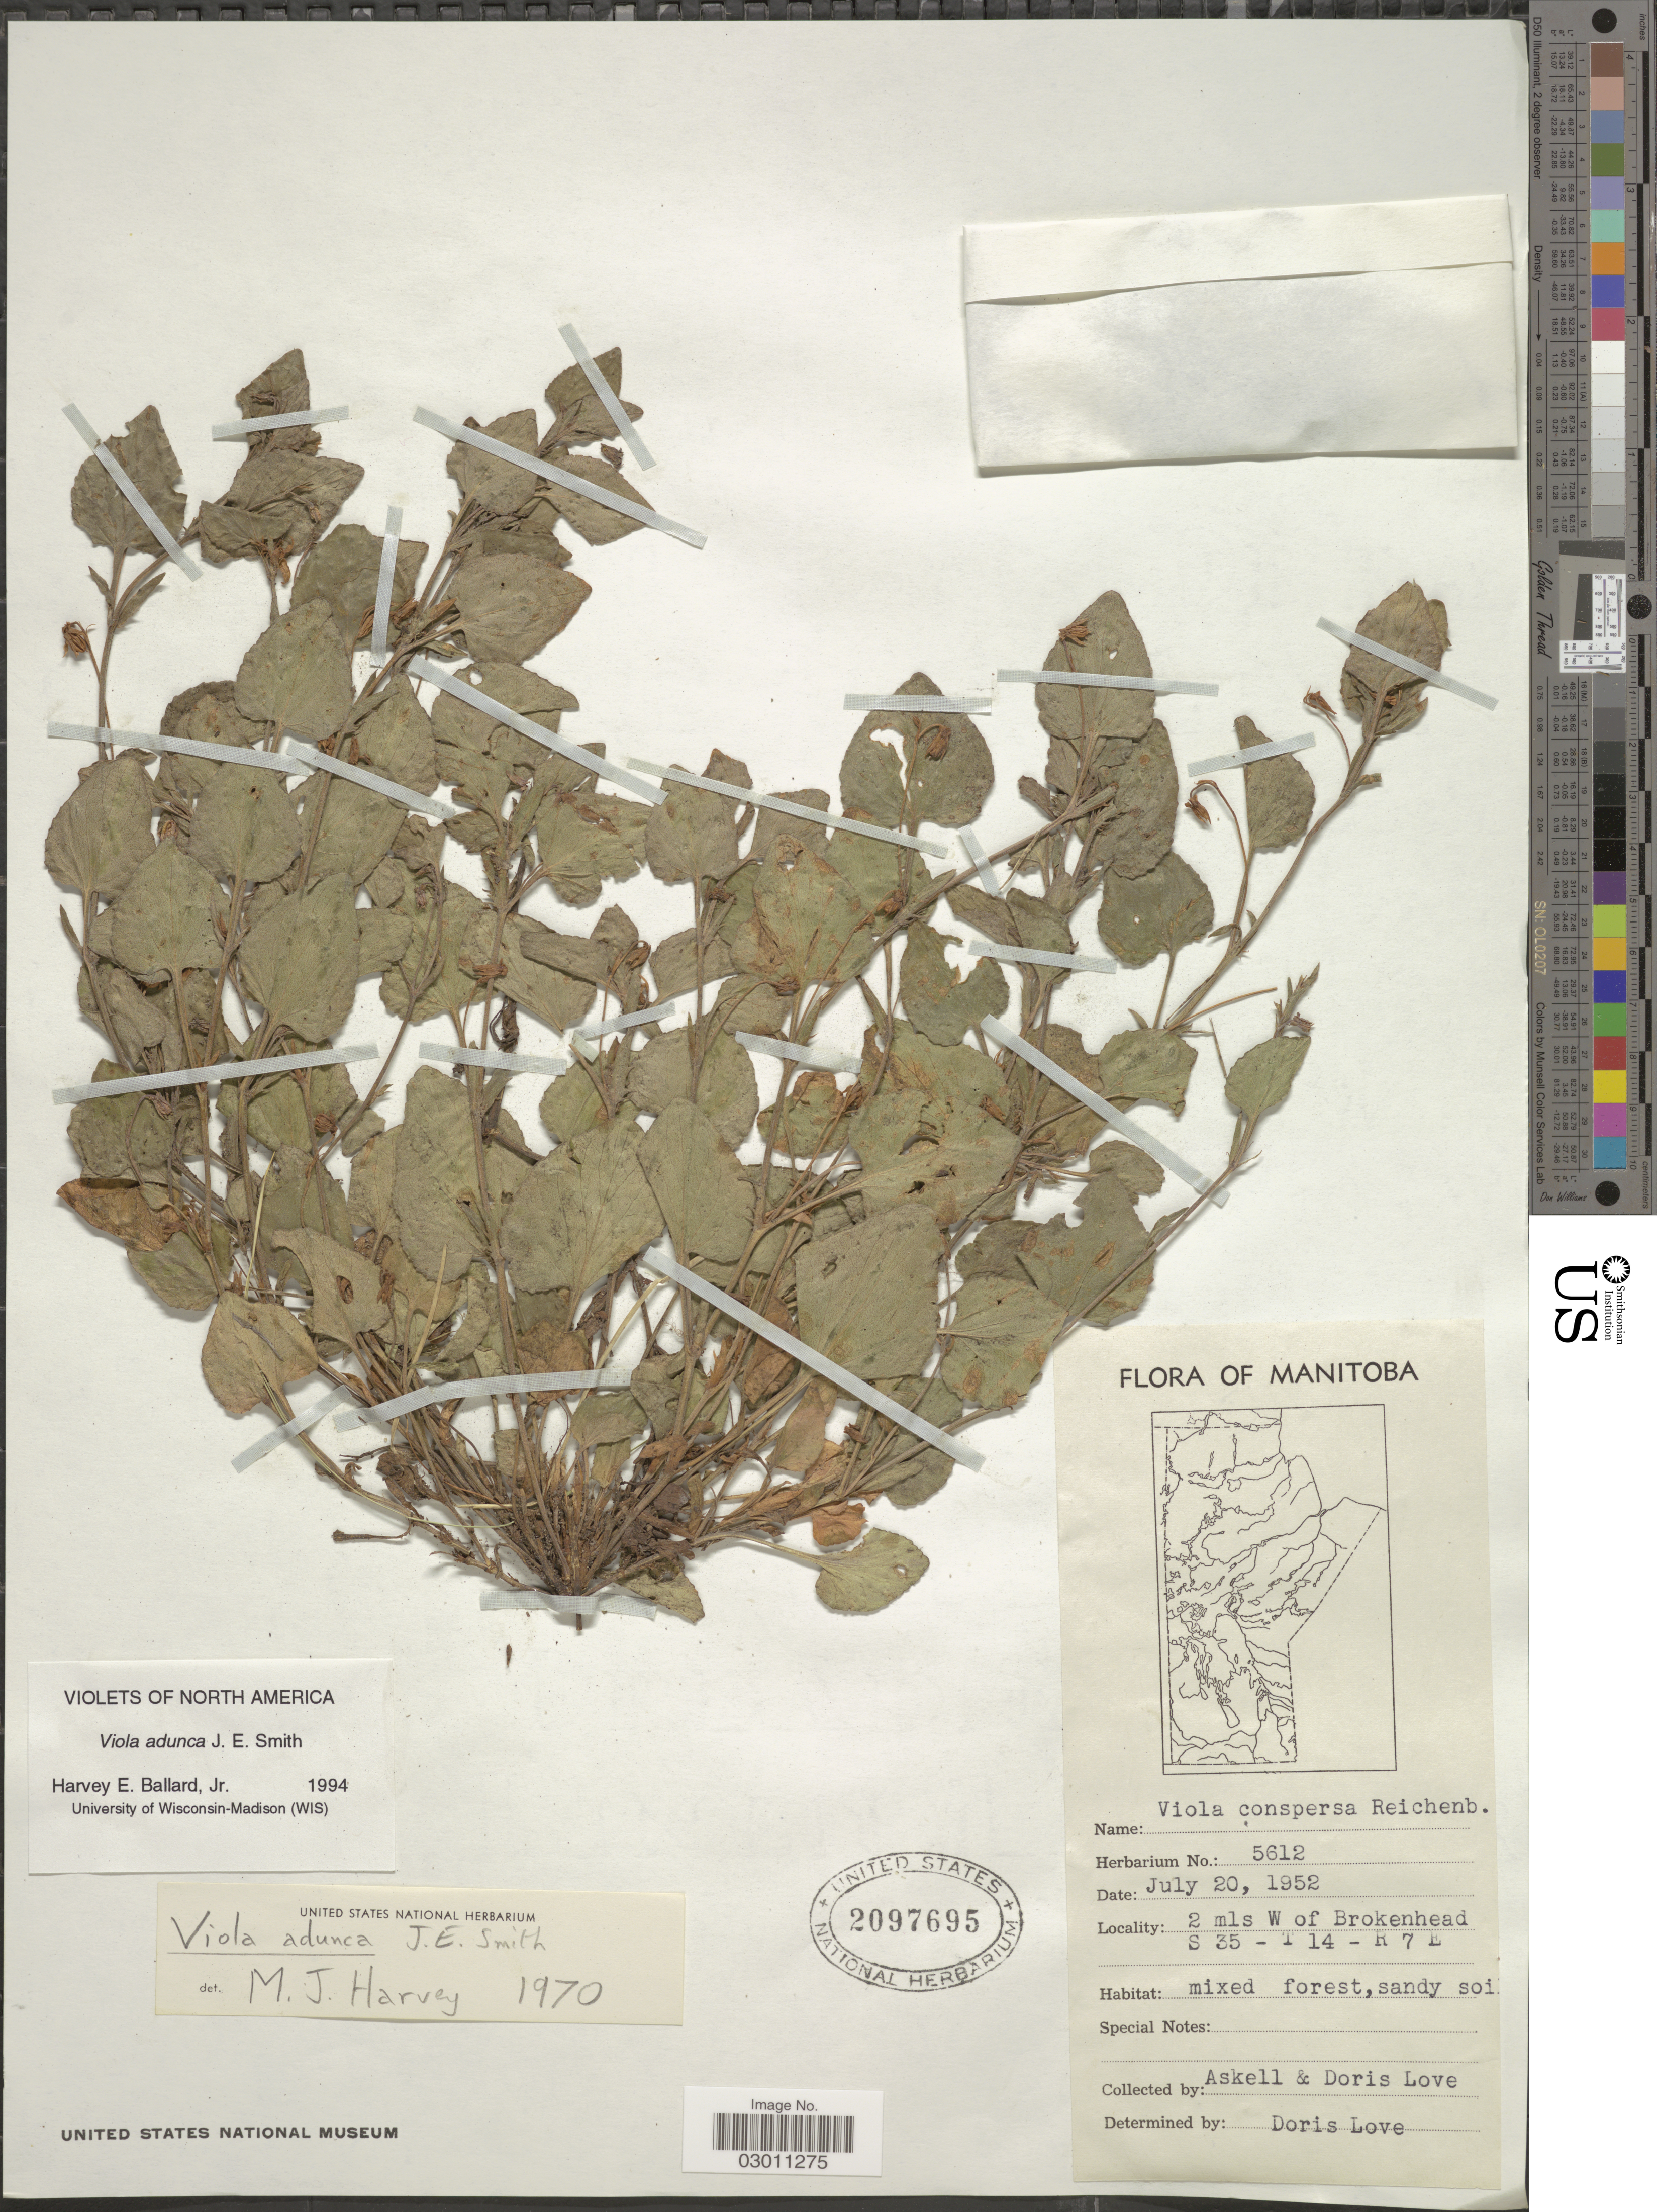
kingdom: Plantae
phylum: Tracheophyta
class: Magnoliopsida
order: Malpighiales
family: Violaceae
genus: Viola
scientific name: Viola adunca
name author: Sm.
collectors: Á. Löve & D. Löve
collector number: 5612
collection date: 1952-07-20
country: Canada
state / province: Manitoba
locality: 2 mls W of Brokenhead S 35 - T 14 - R 7 E.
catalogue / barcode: US 2097695